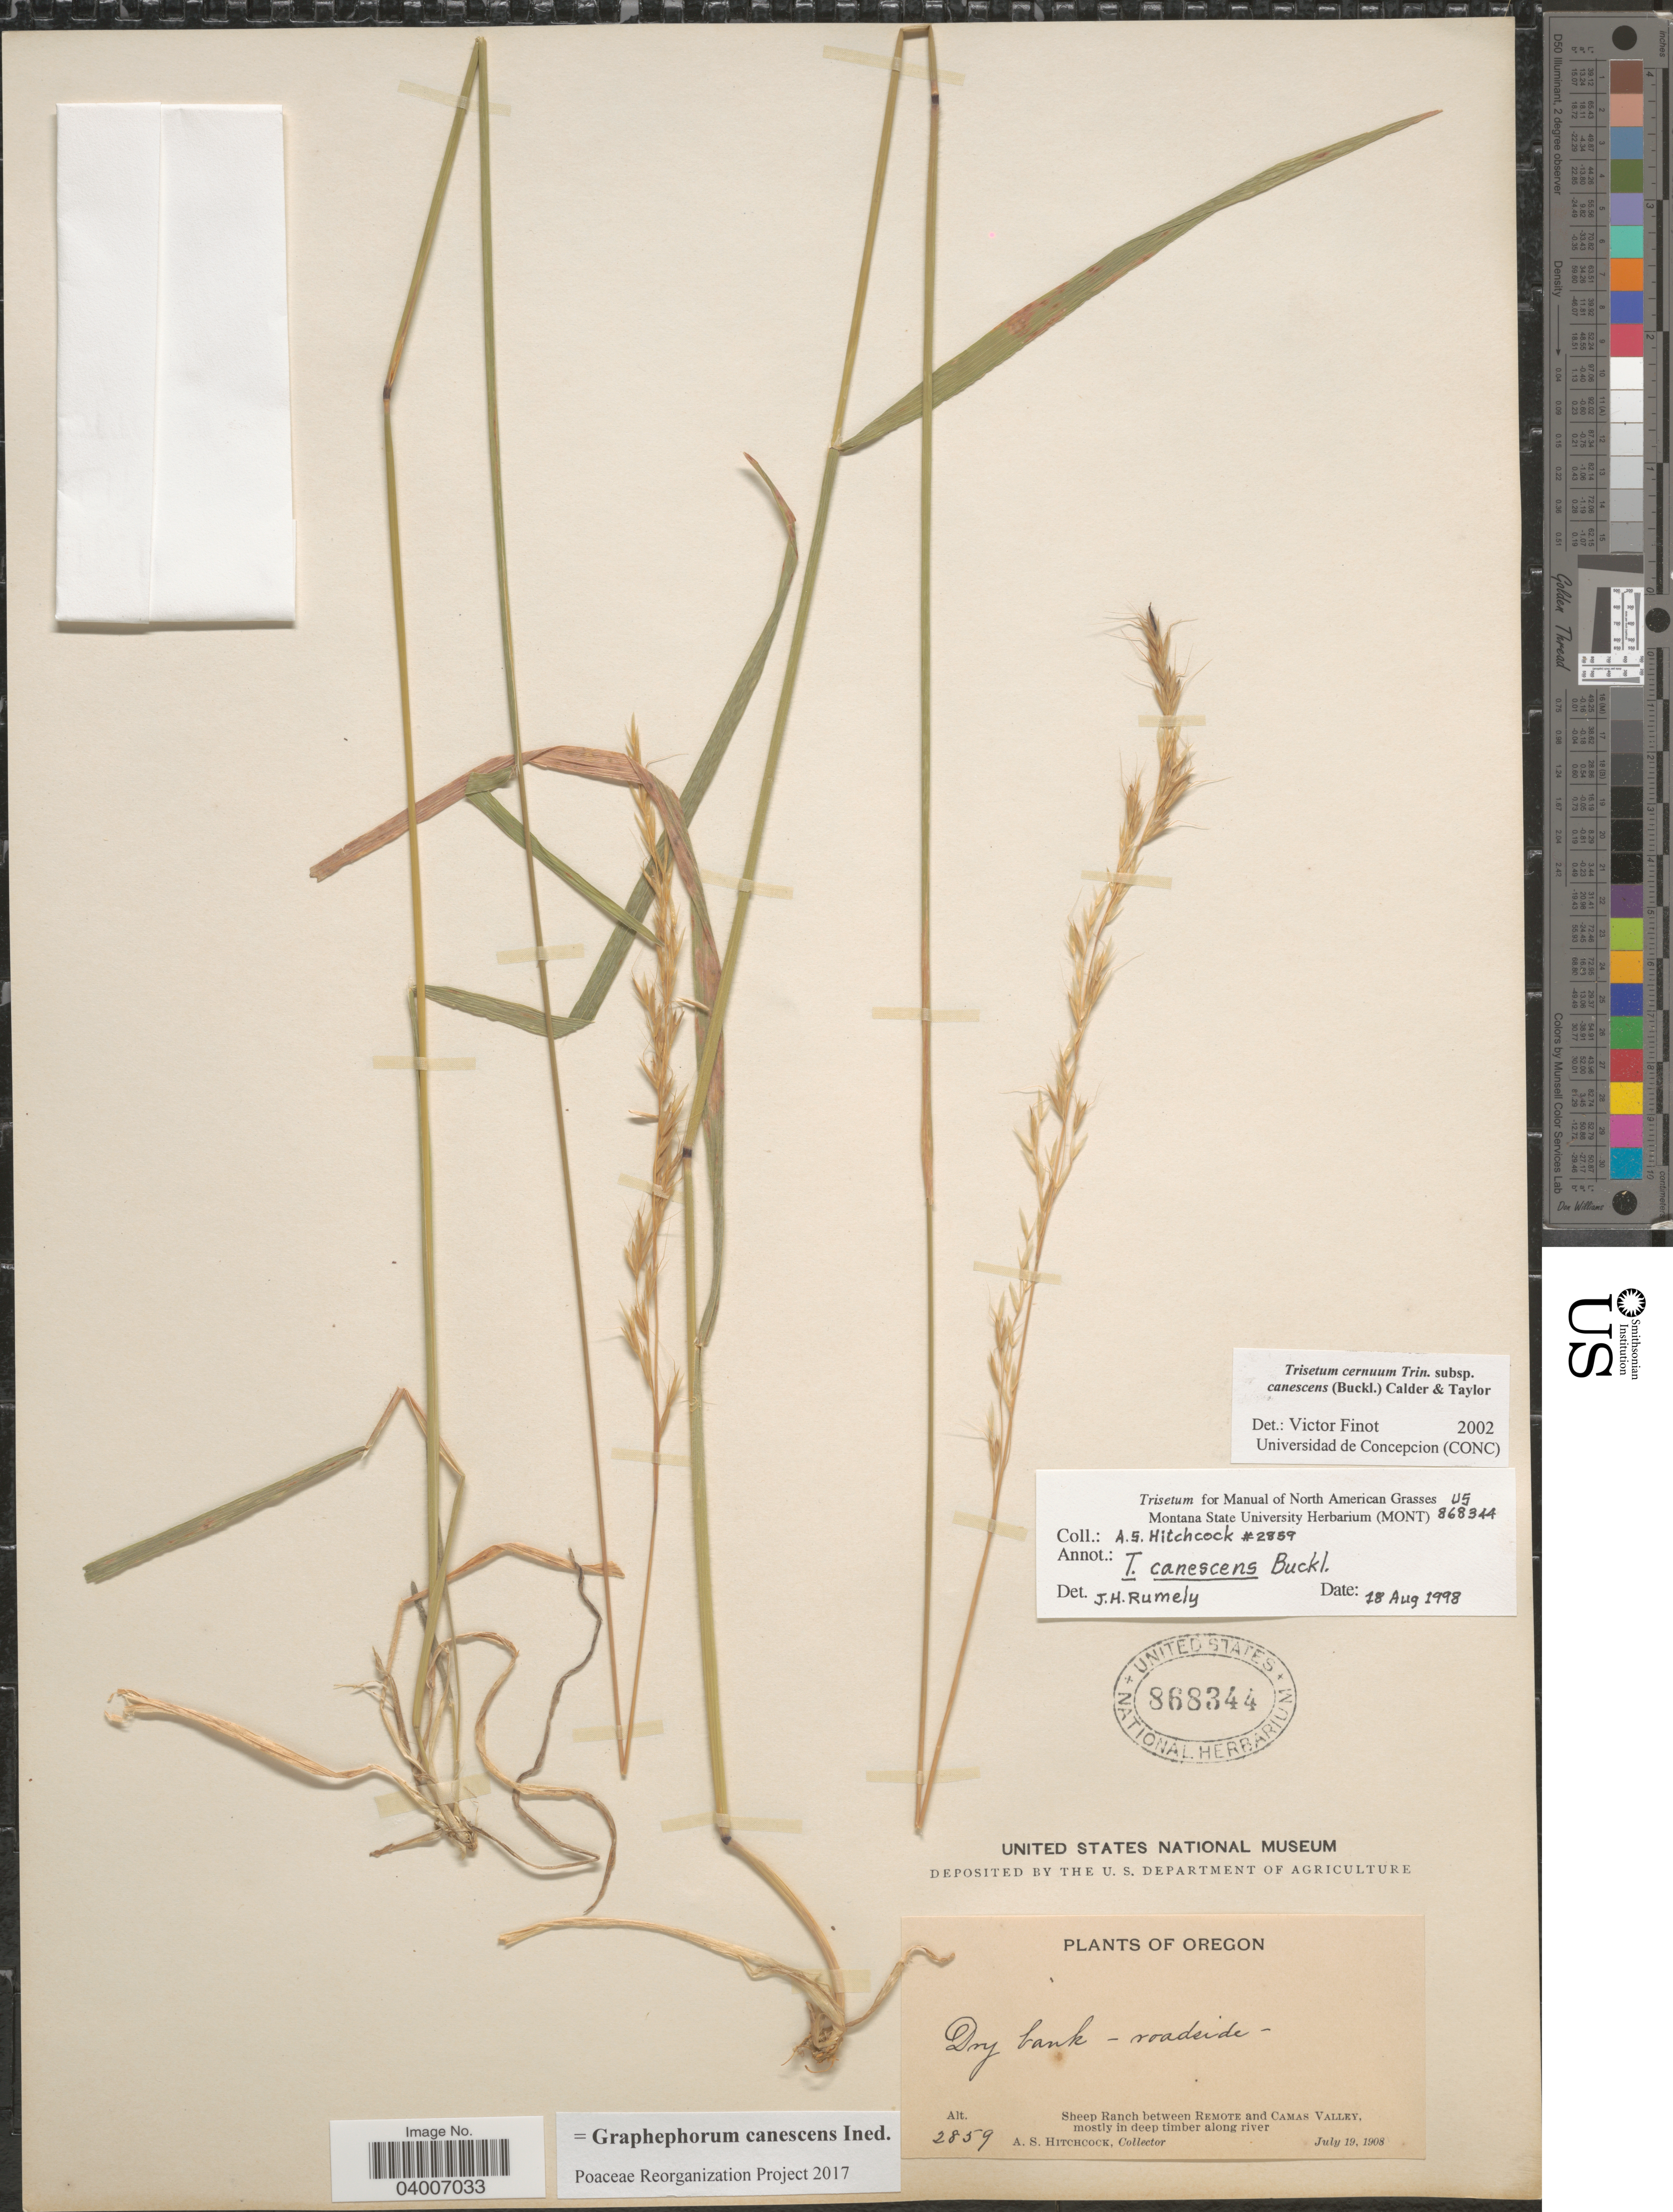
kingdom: Plantae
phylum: Tracheophyta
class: Liliopsida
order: Poales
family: Poaceae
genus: Graphephorum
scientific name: Graphephorum canescens ined.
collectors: A. S. Hitchcock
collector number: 2859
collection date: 1908-07-19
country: United States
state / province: Oregon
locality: Sheep Ranch between Remote and Camas Valley, mostly in deep timber along river.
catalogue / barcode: US 868344